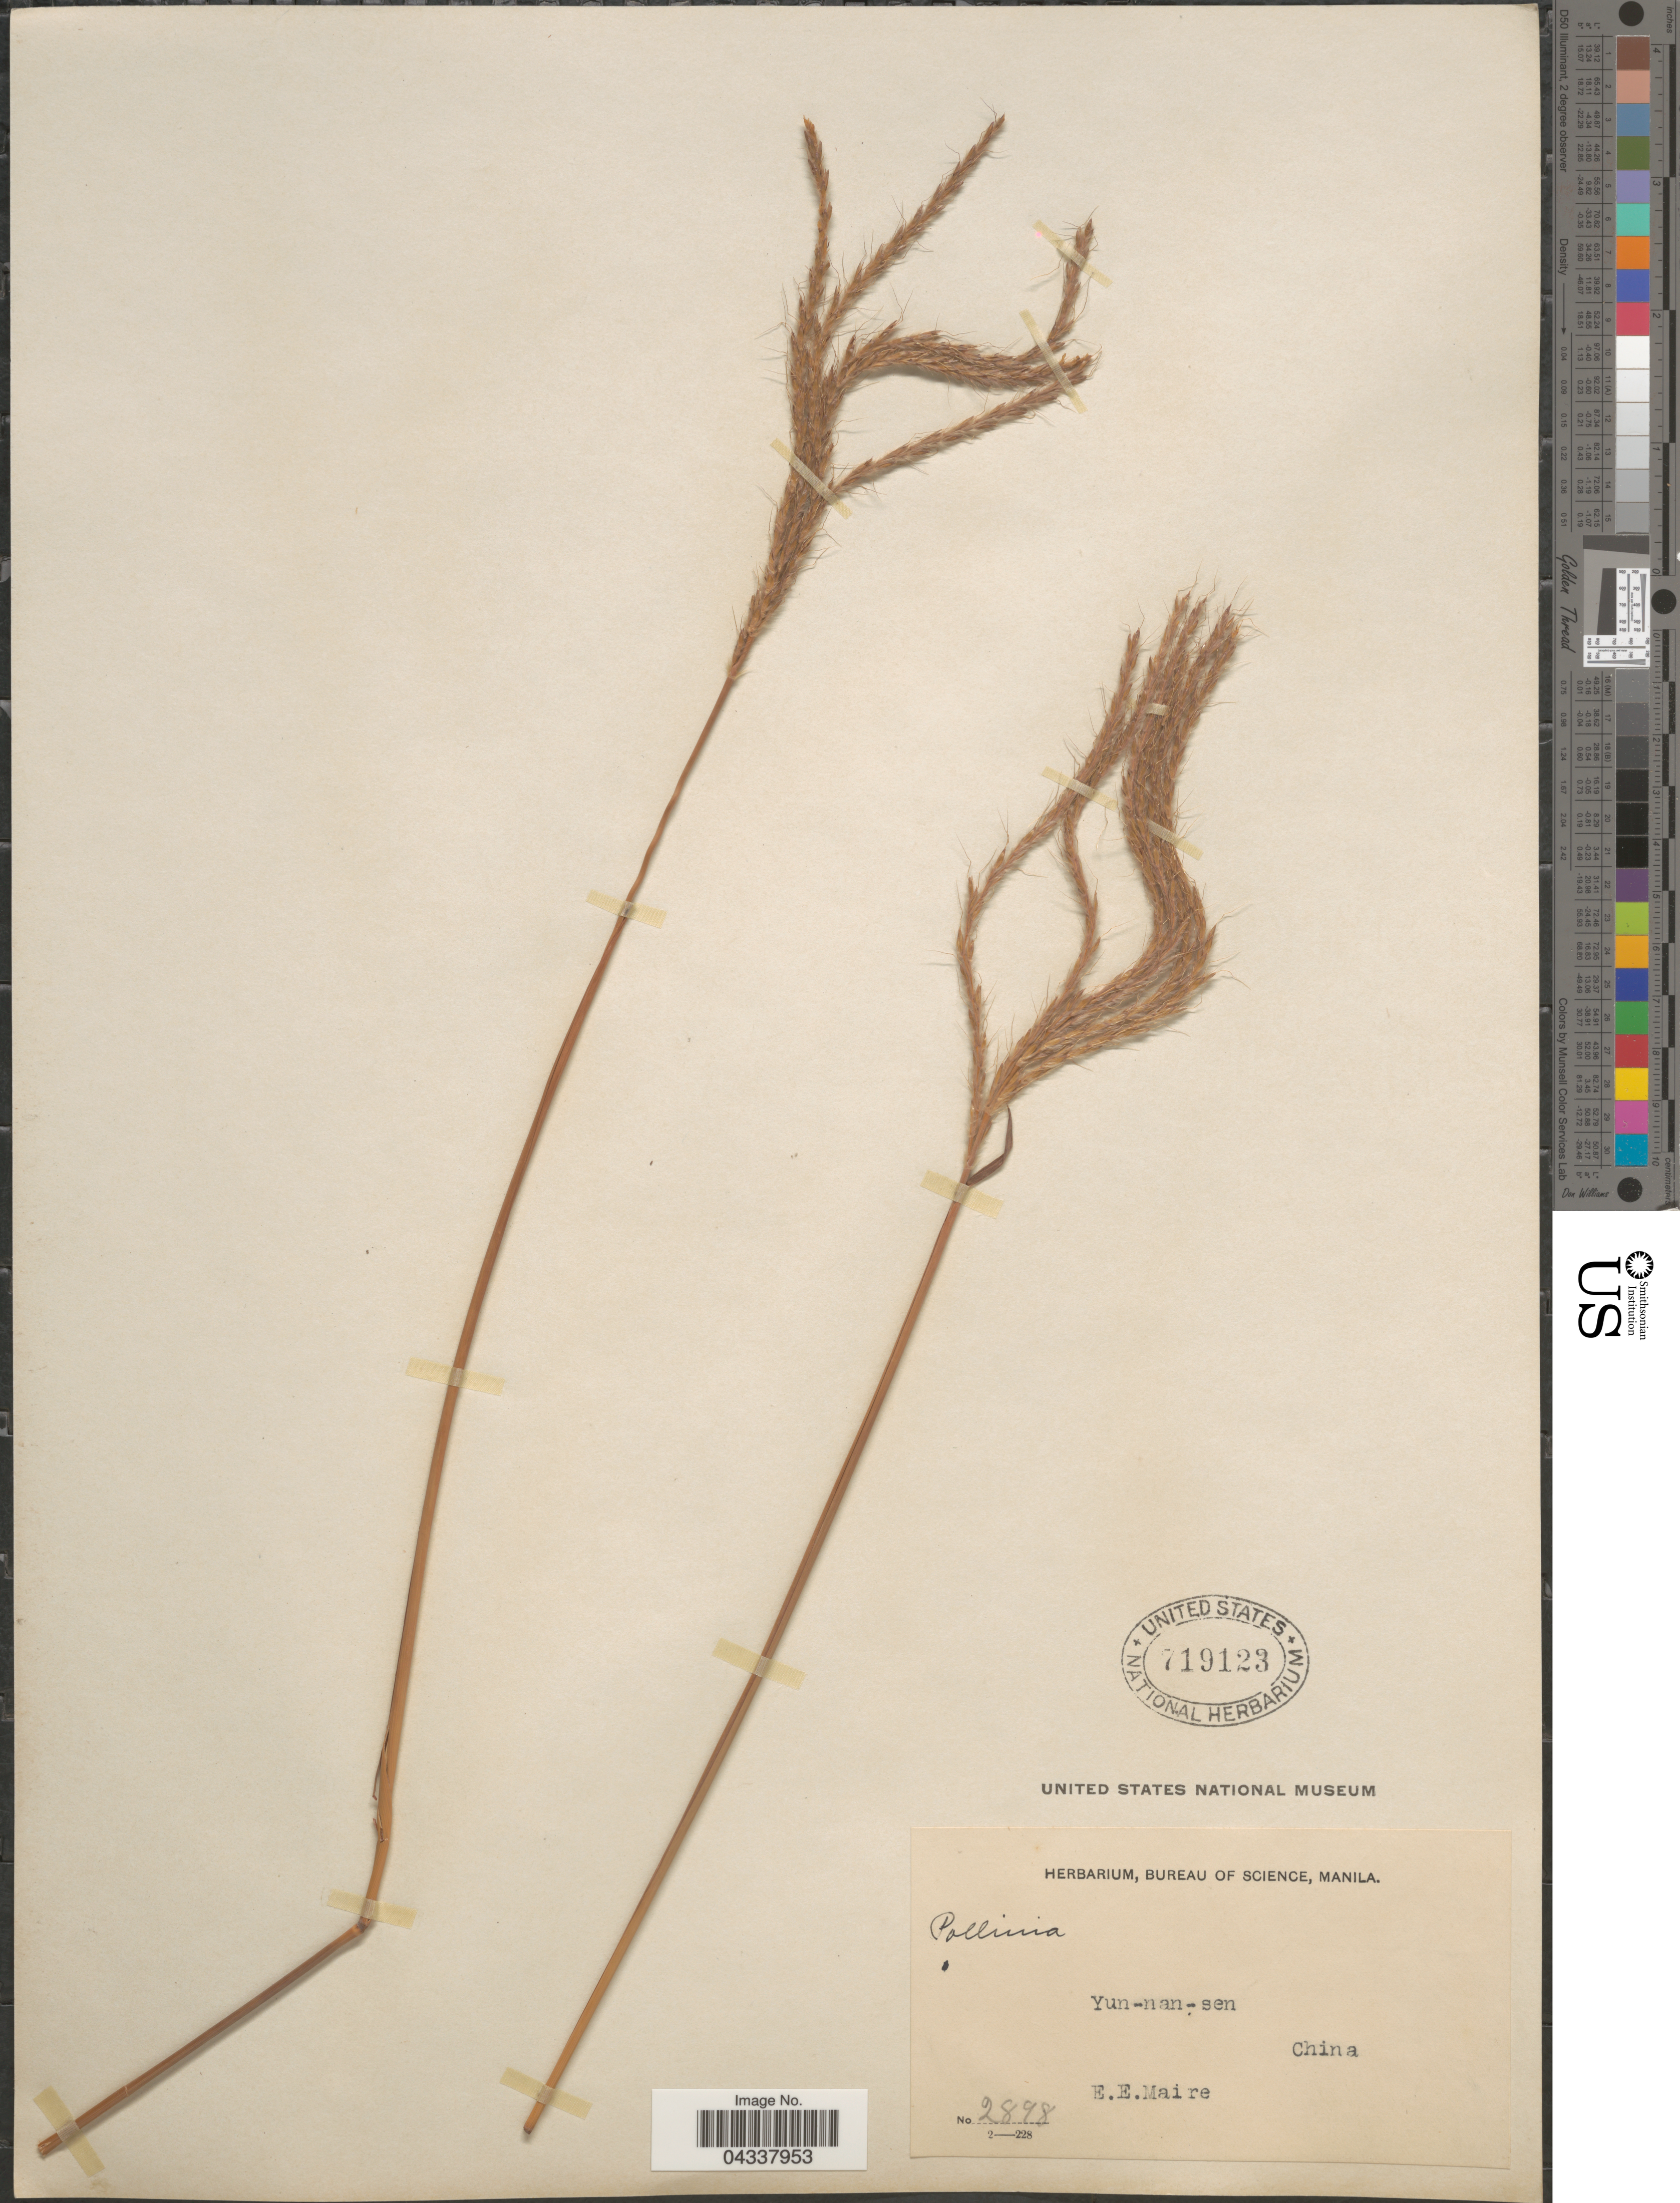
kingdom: Plantae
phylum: Tracheophyta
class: Liliopsida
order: Poales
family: Poaceae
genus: Pseudopogonatherum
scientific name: Pseudopogonatherum quadrinerve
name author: (Hack.) Ohwi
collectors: E. E. Maire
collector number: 2898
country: China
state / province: Yunnan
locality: Yun-nan-sen.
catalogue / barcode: US 719123